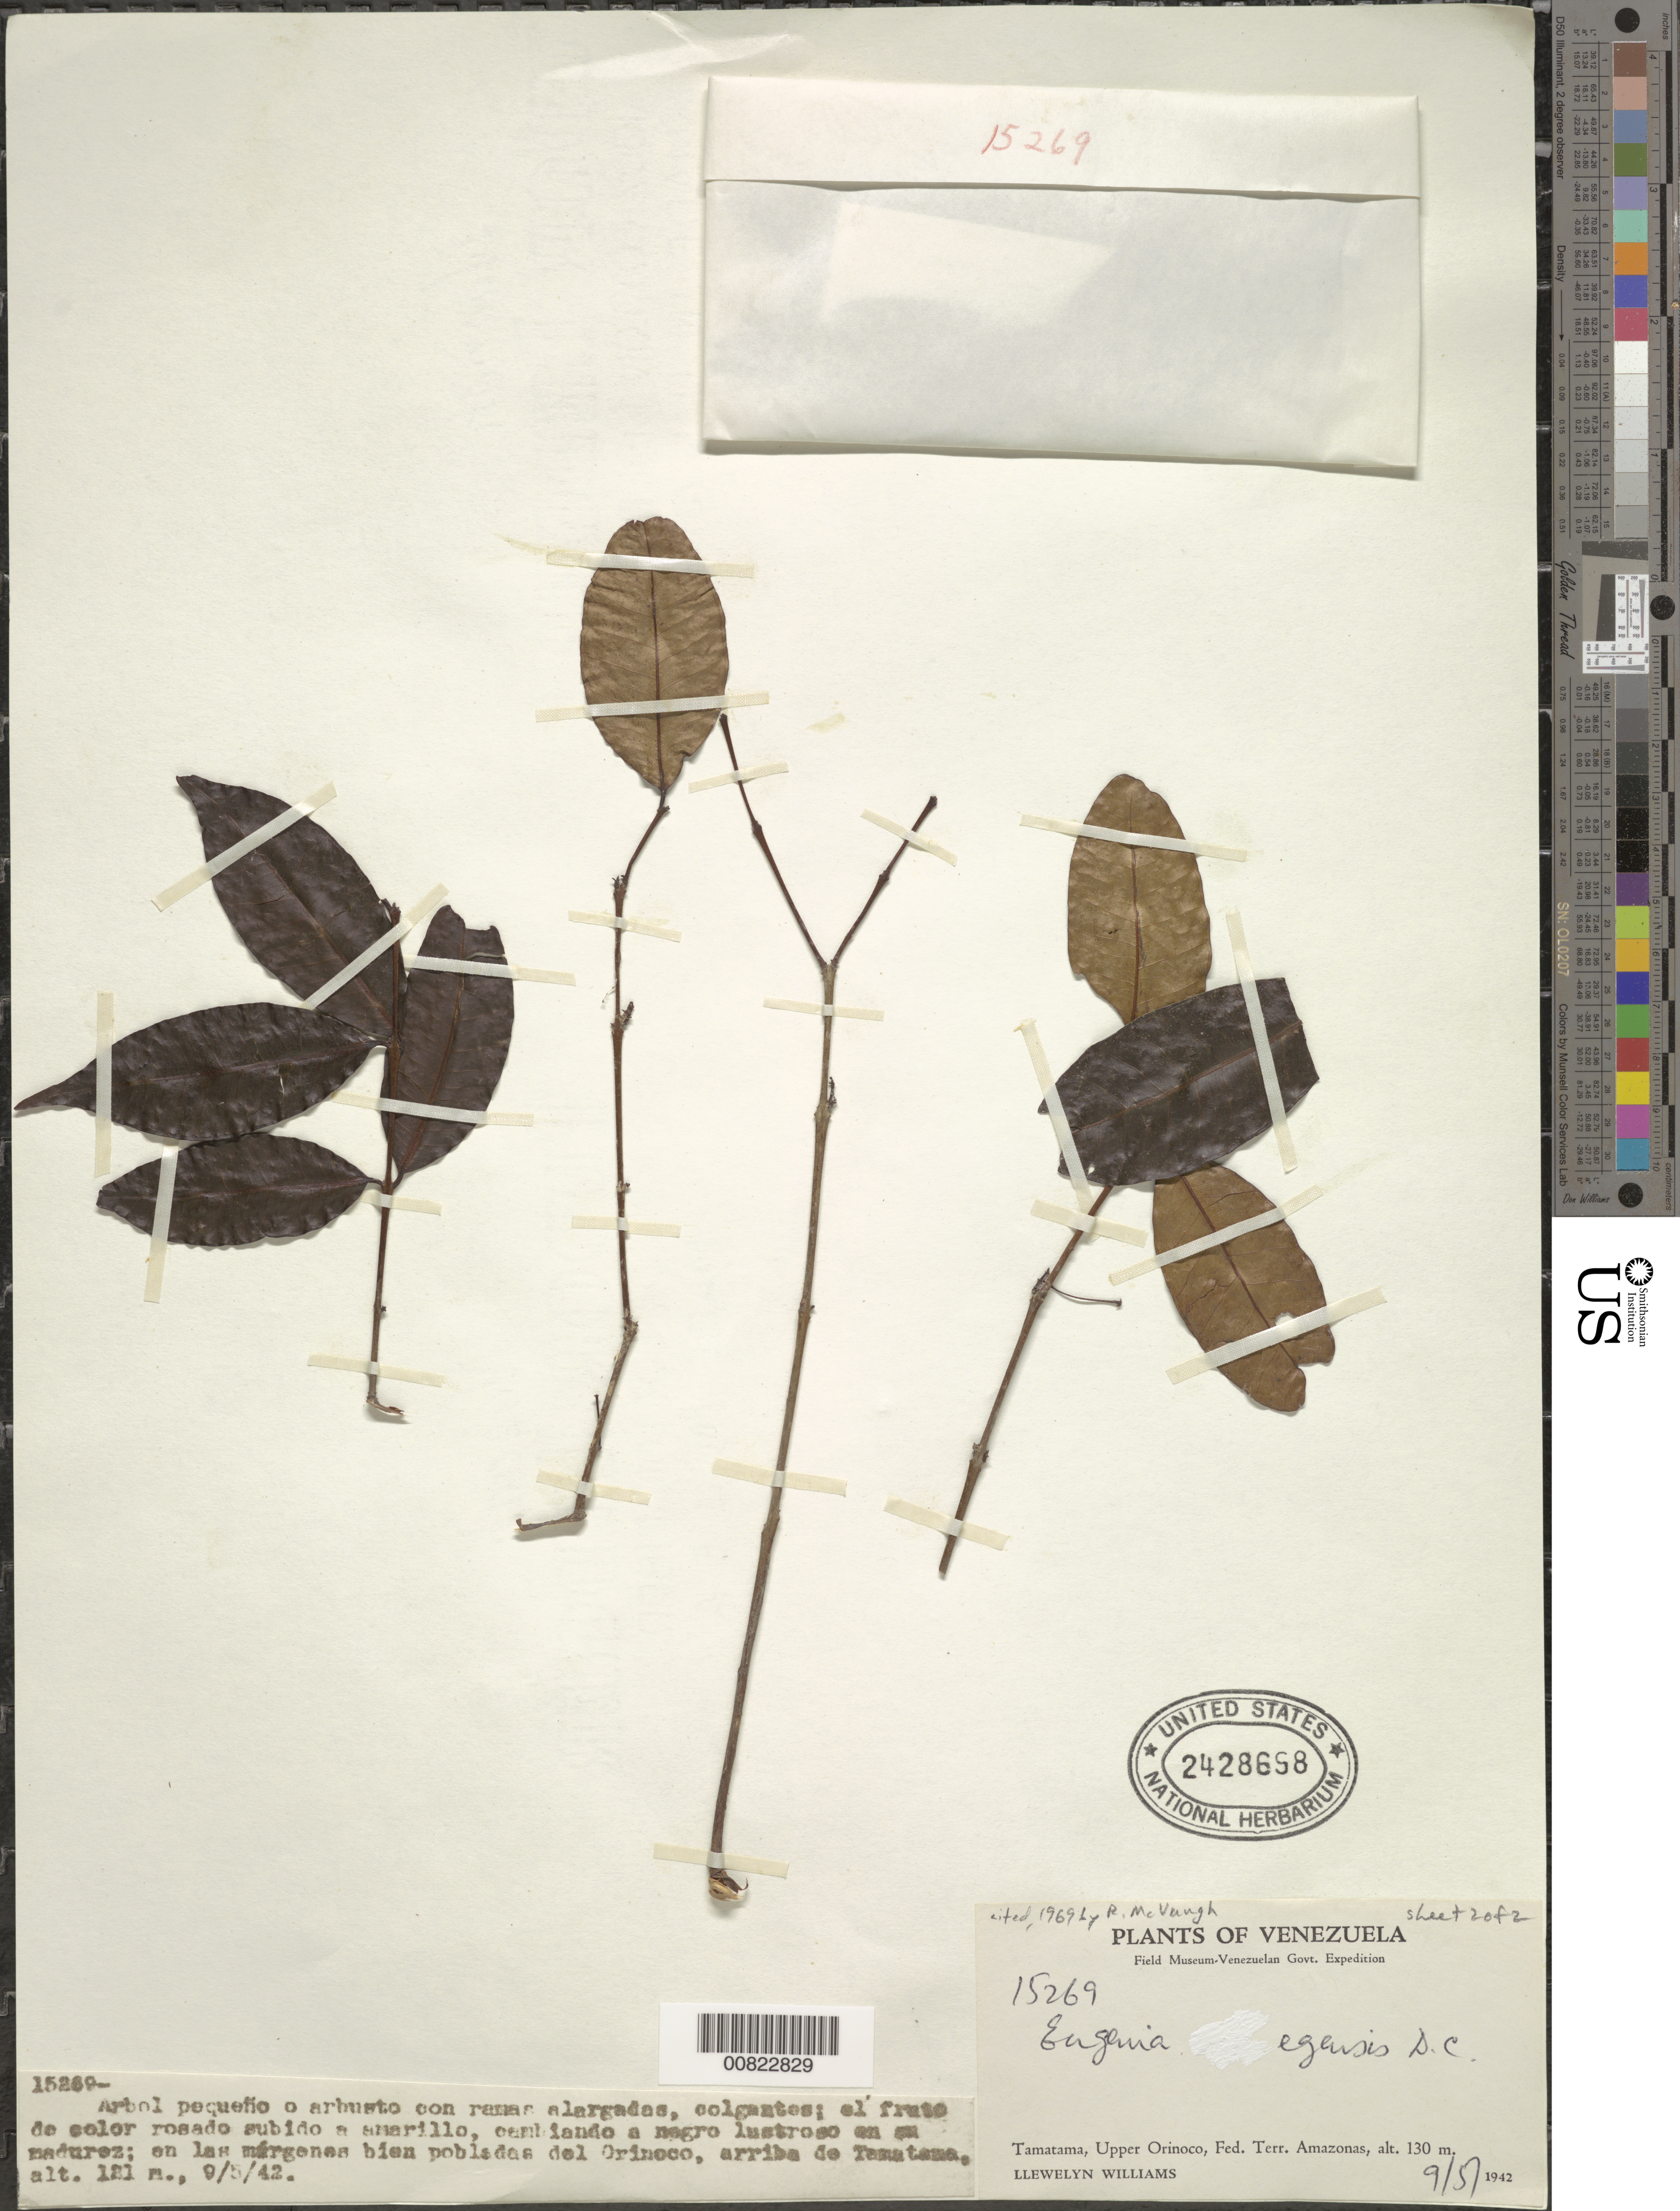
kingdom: Plantae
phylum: Tracheophyta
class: Magnoliopsida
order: Myrtales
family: Myrtaceae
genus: Eugenia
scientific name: Eugenia egensis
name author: DC.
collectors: Ll. Williams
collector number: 15269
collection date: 1942-05-09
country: Venezuela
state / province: Amazonas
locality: En las márgenas bien pobladas del Orinoco, arriba de Tamatama. Tamatama, Upper Orinoco, Fed. Terr. Amazonas.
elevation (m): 130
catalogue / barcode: US 2428698